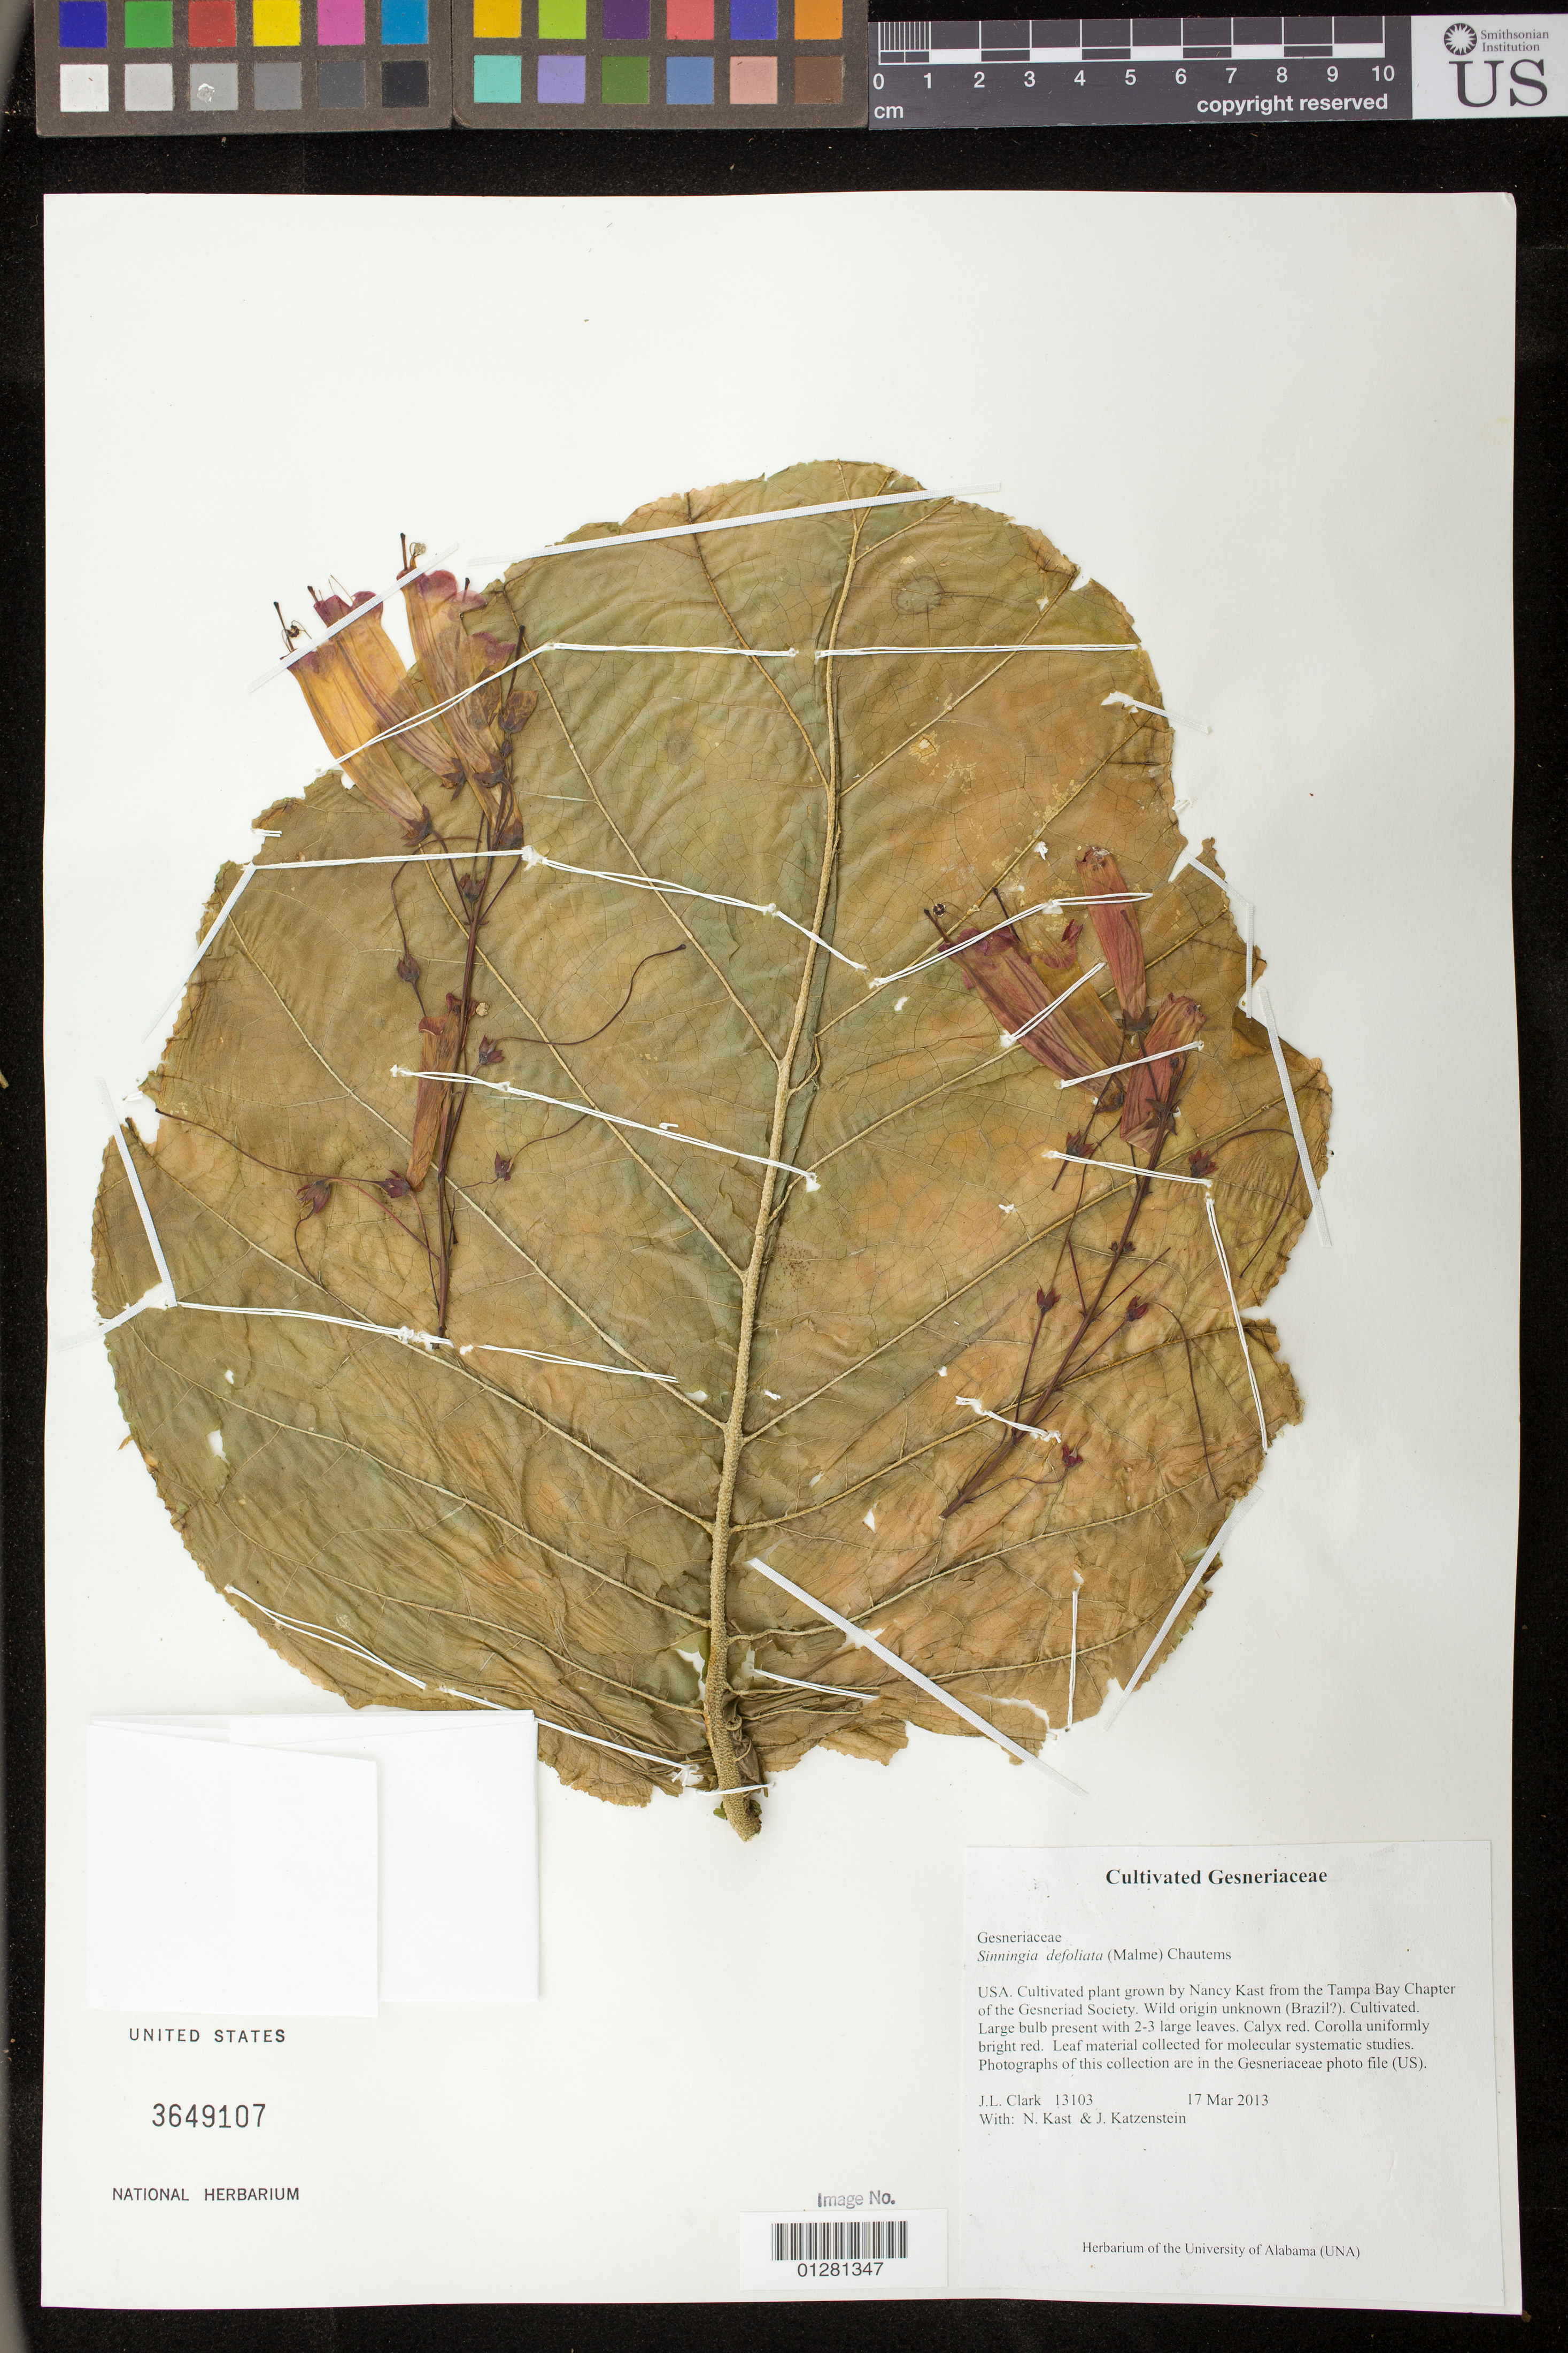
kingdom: Plantae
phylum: Tracheophyta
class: Magnoliopsida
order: Lamiales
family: Gesneriaceae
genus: Sinningia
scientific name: Sinningia defoliata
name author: (Malme) Chautems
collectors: J. L. Clark, N. Kast & J. Katzenstein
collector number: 13103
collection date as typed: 17 Mar 2013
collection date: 2013-03-17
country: United States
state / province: Florida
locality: Cultivated plant grown by Nancy Kast from the Tampa Bay Chapter of the Gesneriad Society.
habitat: Cultivated.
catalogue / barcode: US 3649107